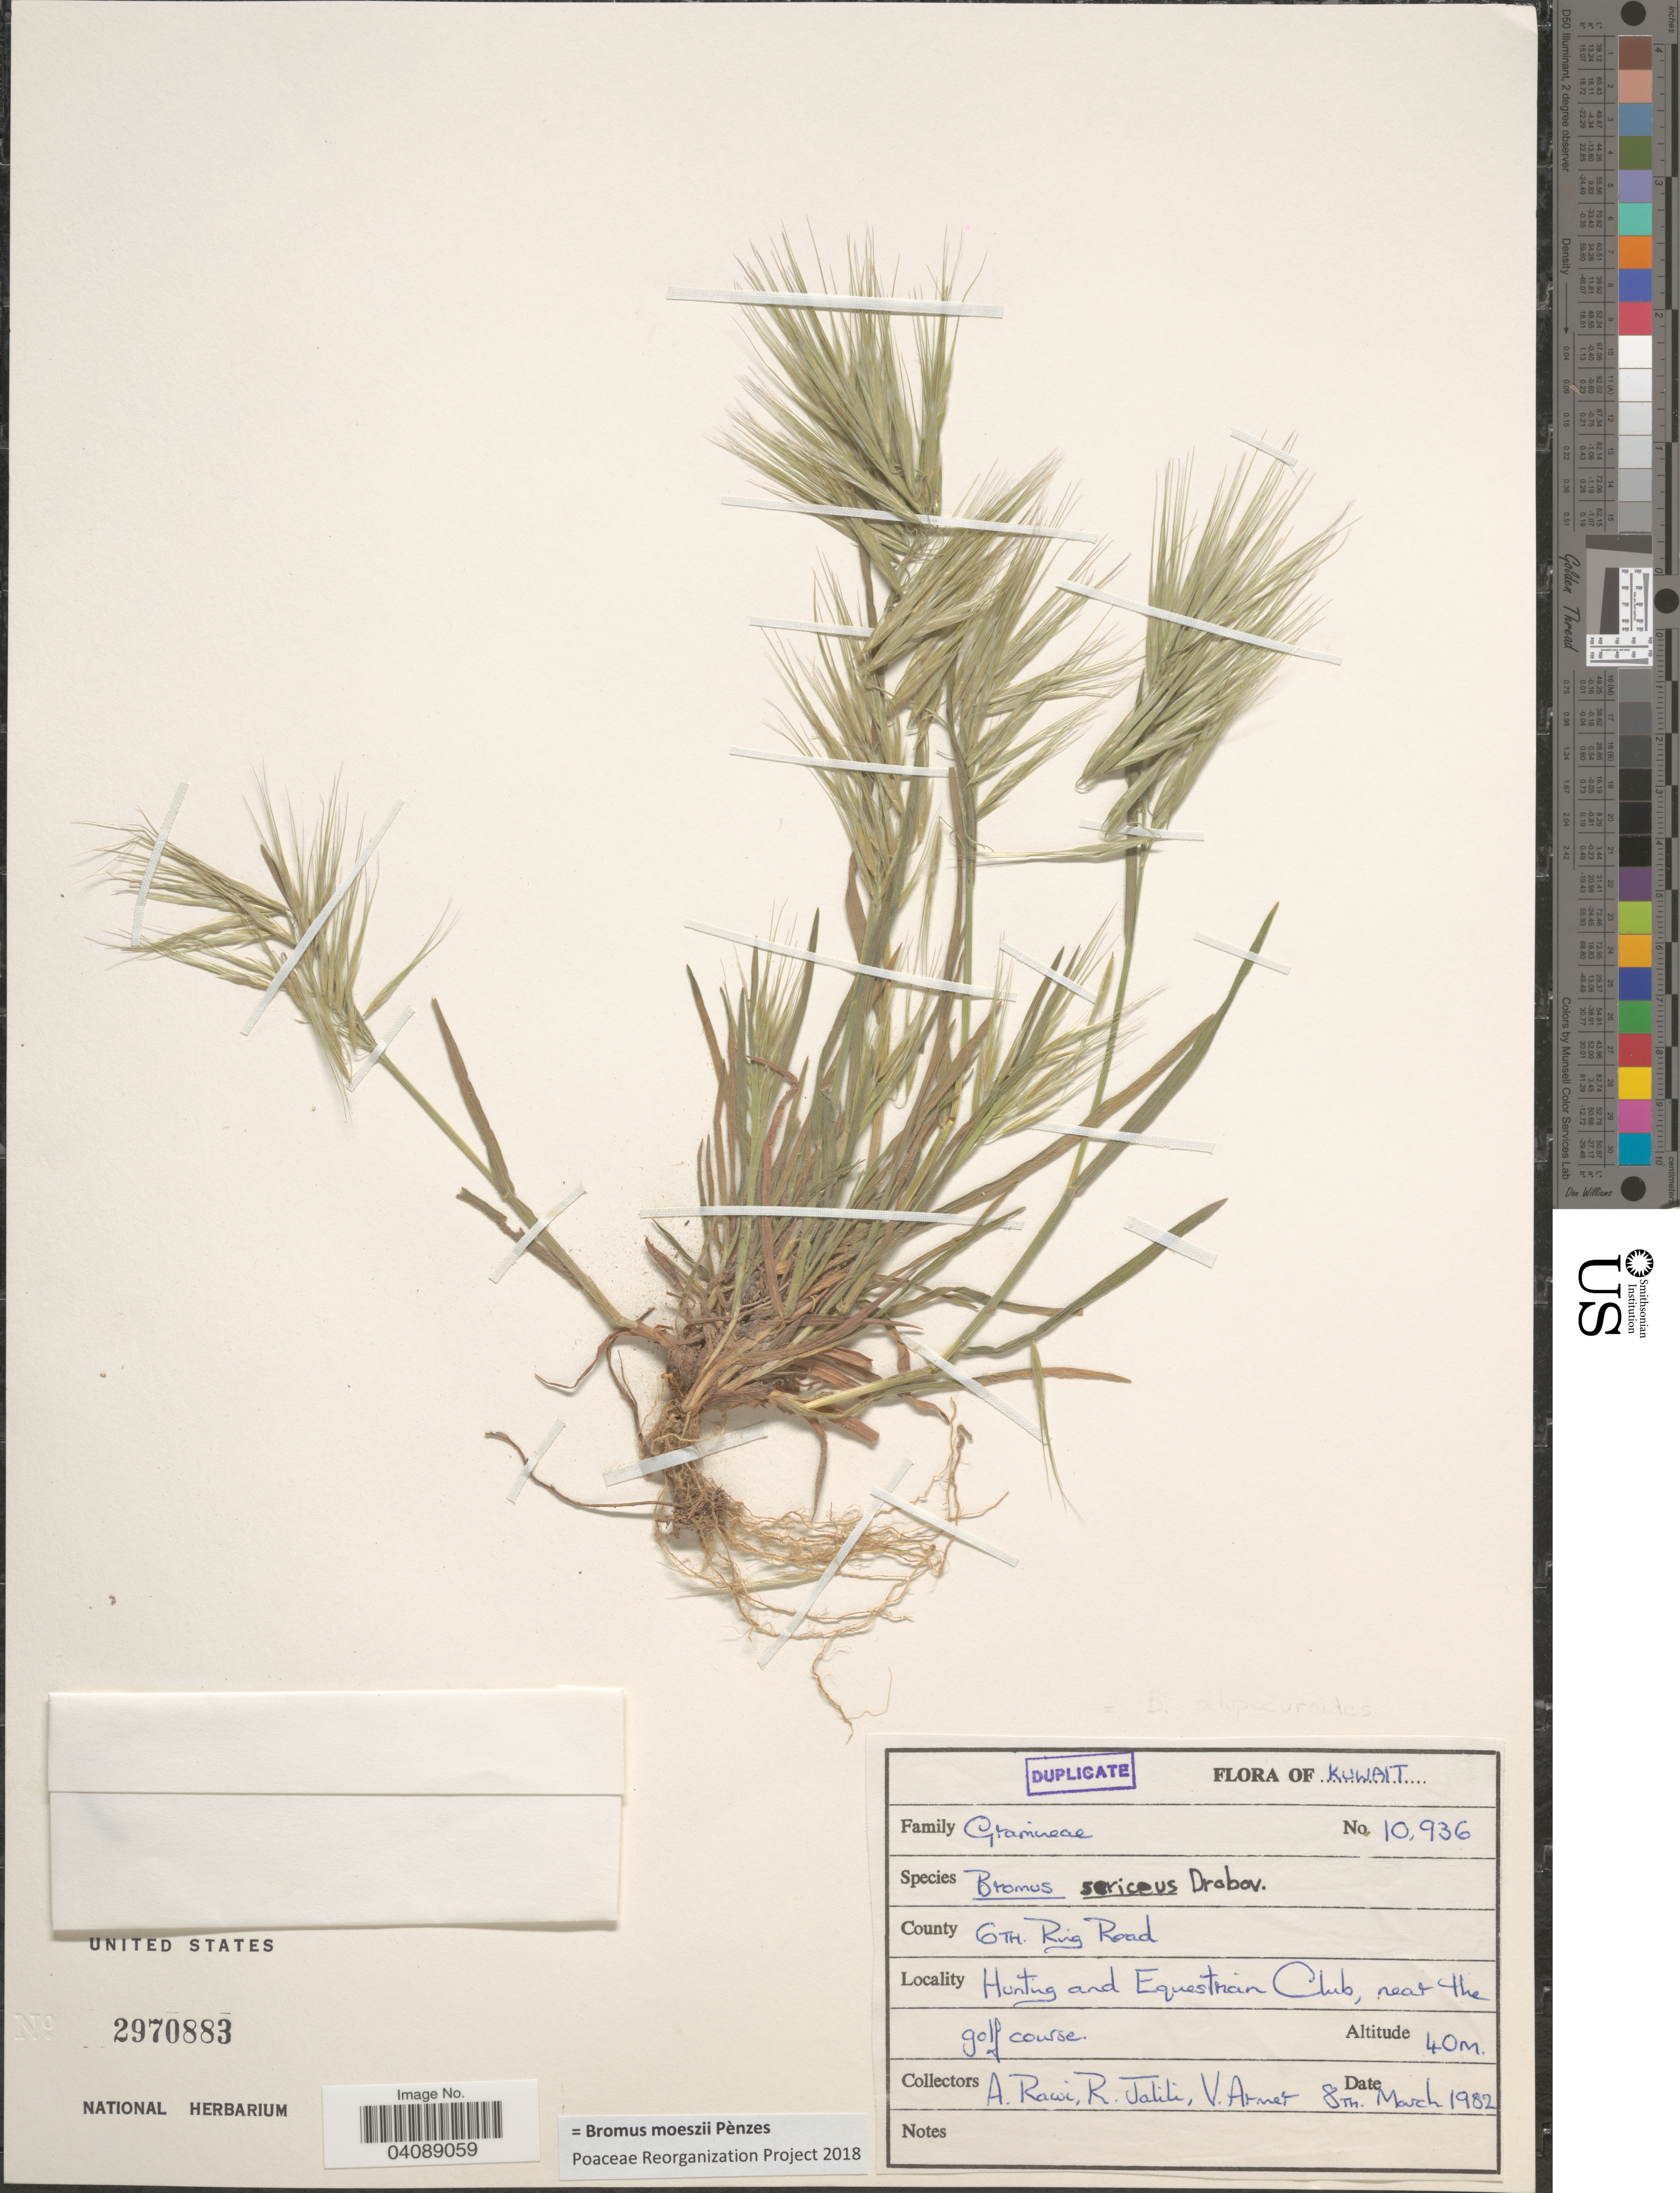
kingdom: Plantae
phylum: Tracheophyta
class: Liliopsida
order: Poales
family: Poaceae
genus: Bromus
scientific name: Bromus moeszii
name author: Pénzes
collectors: R. Rawi, R. Jalili & V. Arner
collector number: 10936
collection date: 1982-03-08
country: Kuwait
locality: County 6th Ring [interpreted] Road. Hunting and Equestrian Club, near the golf course.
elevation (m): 40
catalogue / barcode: US 2970883